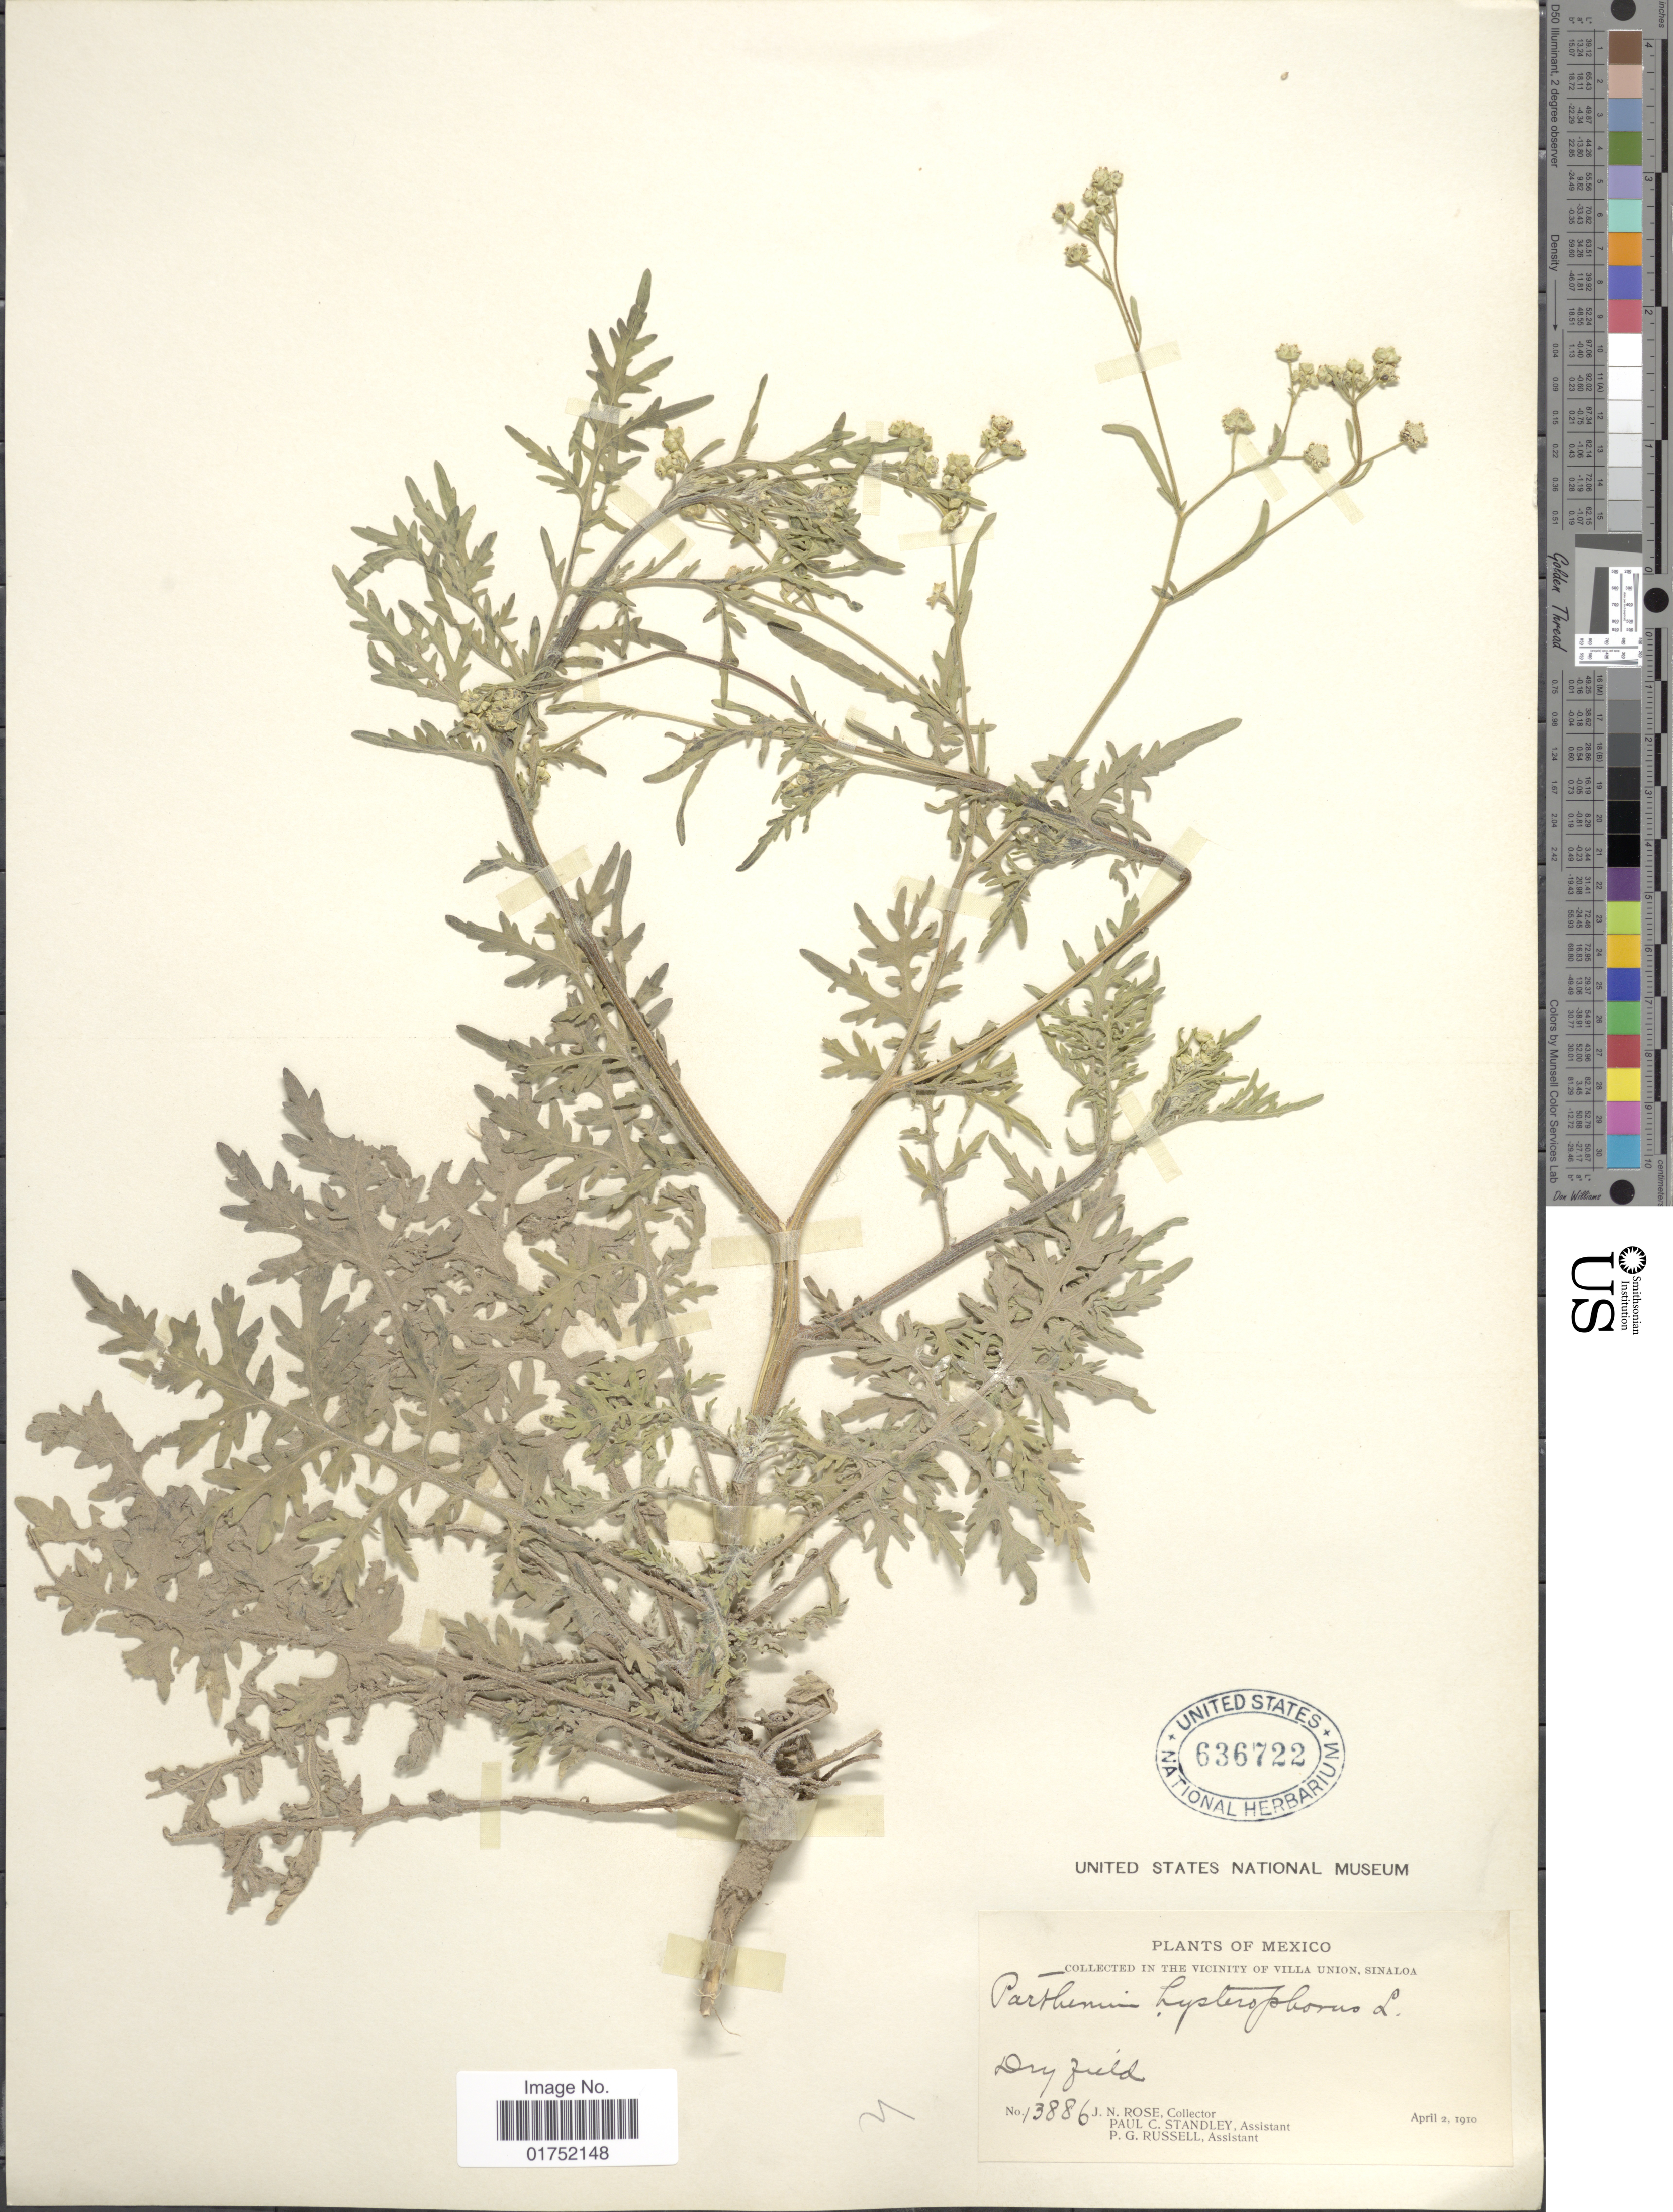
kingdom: Plantae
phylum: Tracheophyta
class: Magnoliopsida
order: Asterales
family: Asteraceae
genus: Parthenium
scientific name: Parthenium hysterophorus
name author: L.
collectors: J. N. Rose, P. C. Standley & P. G. Russell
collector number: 13886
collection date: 1910-04-02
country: Mexico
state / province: Sinaloa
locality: Vicinity of Villa Union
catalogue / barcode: US 636722